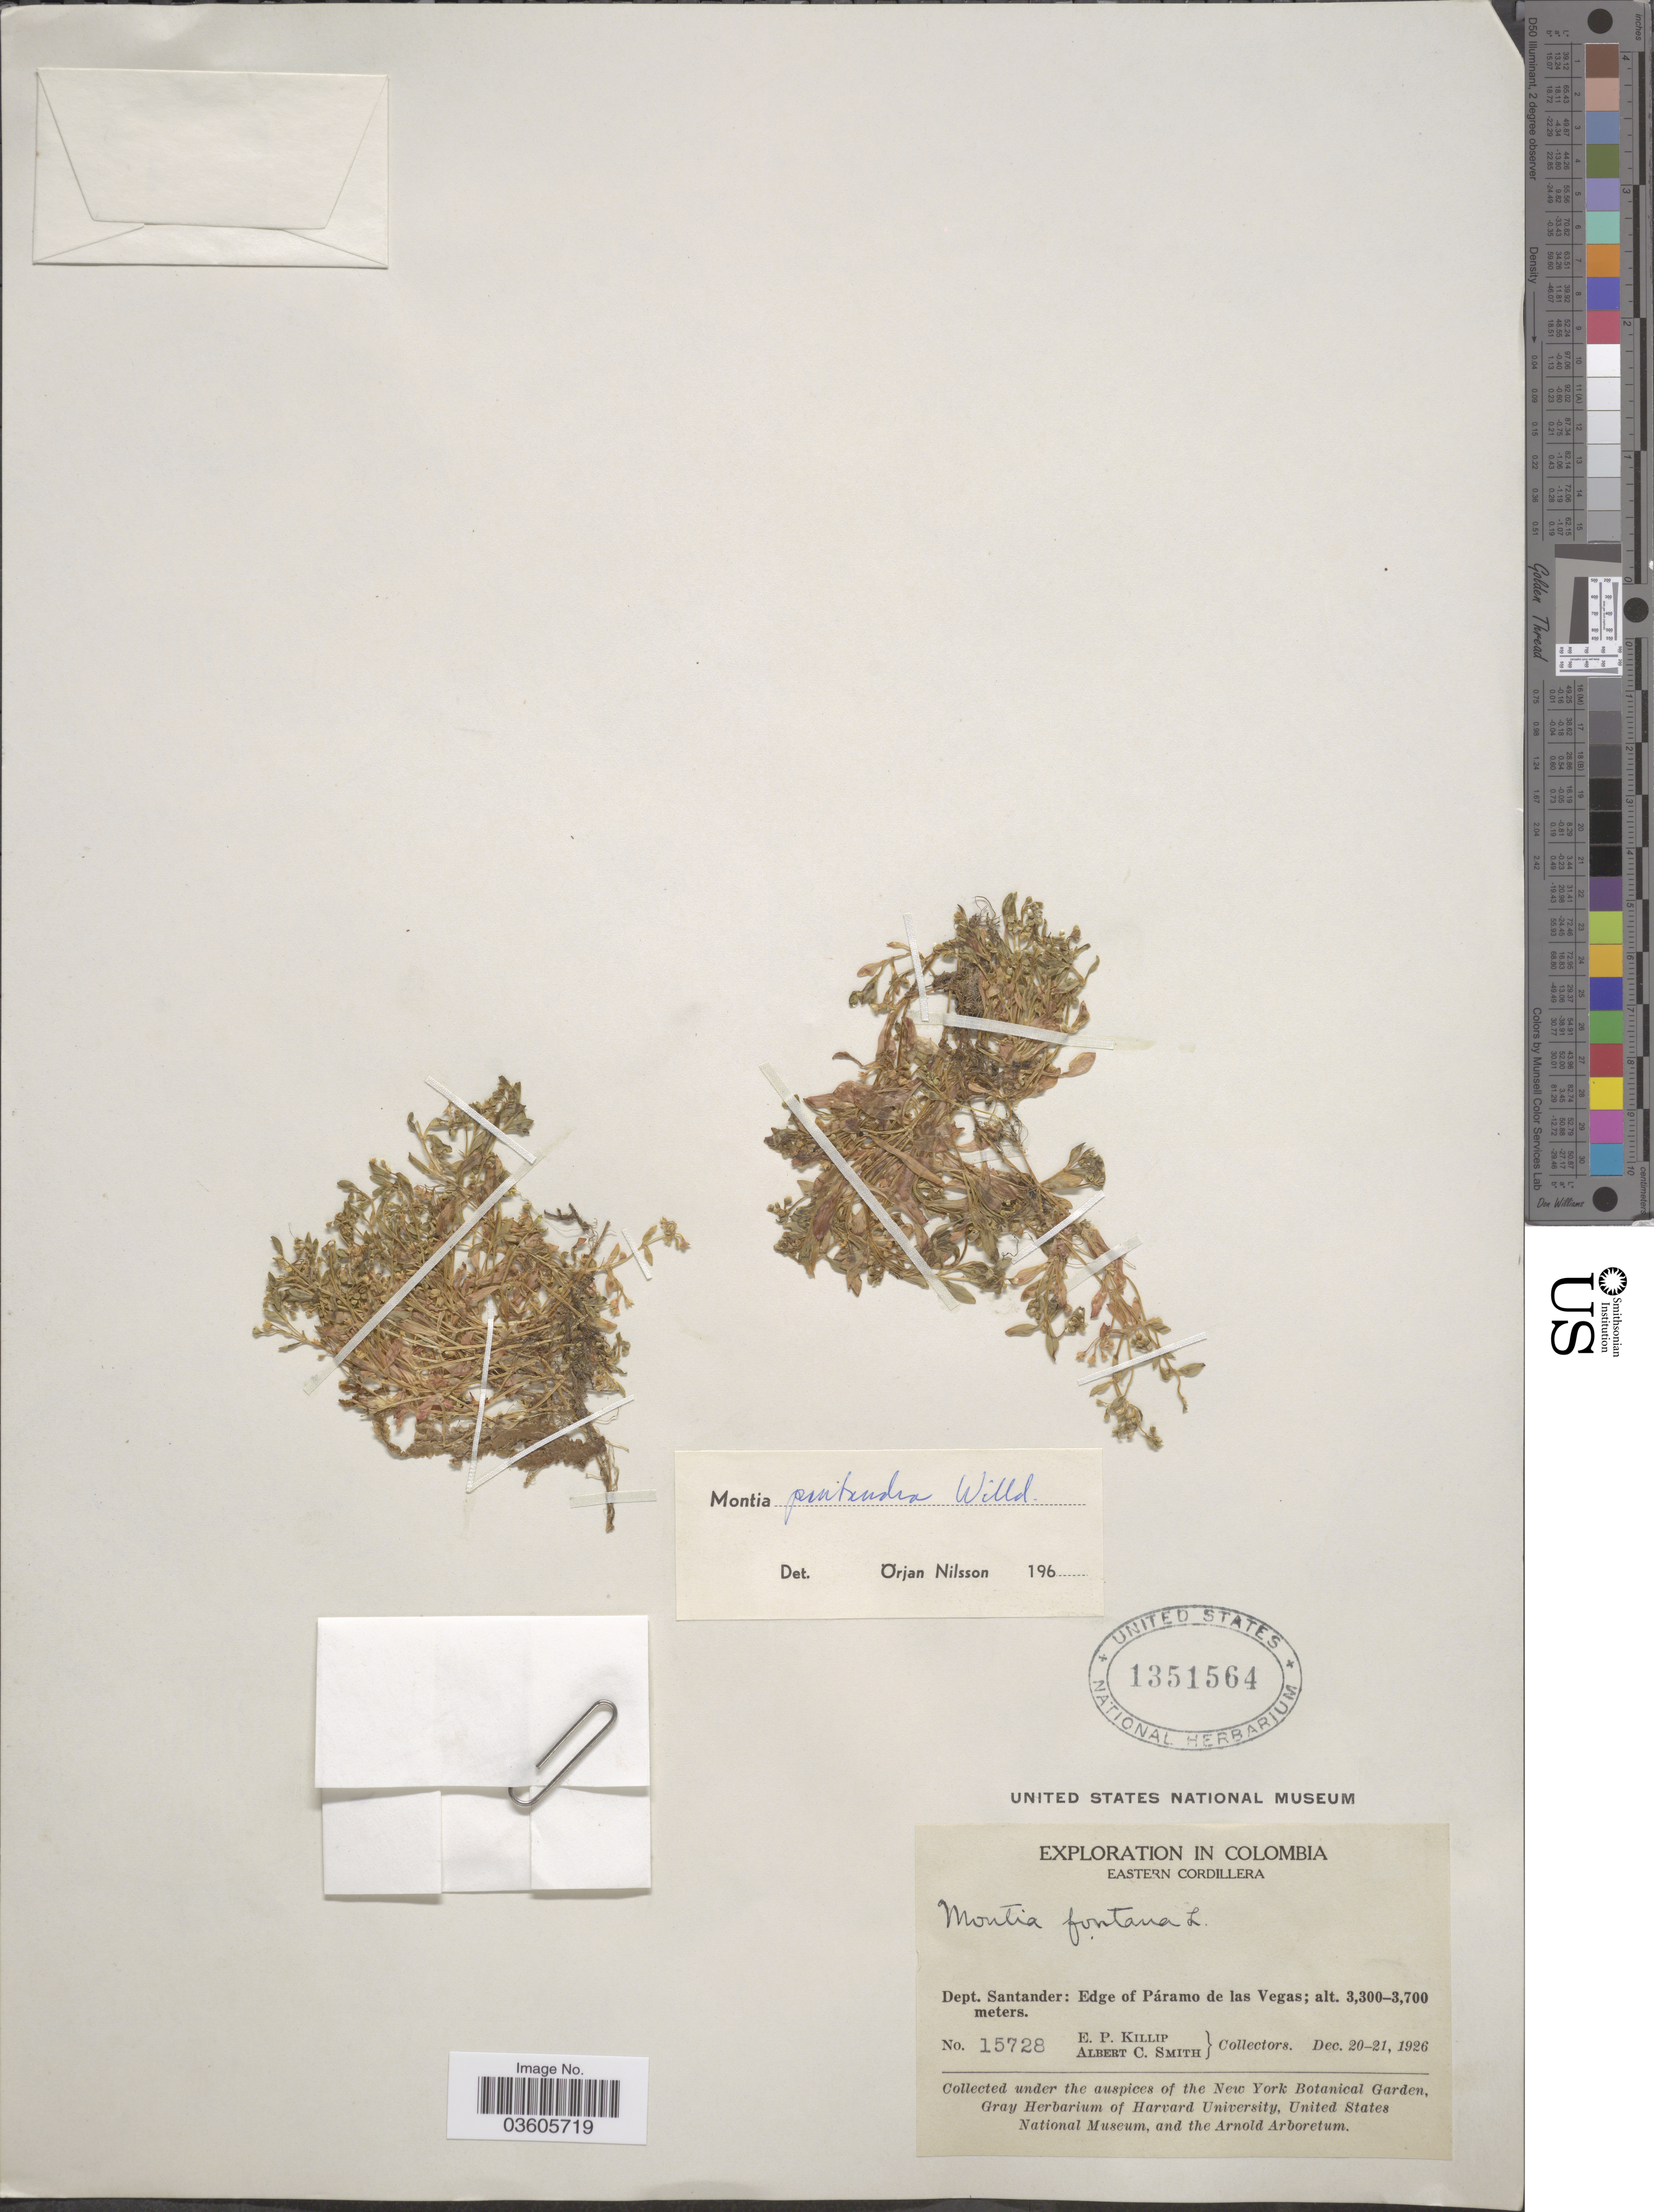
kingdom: Plantae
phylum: Tracheophyta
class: Magnoliopsida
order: Caryophyllales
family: Montiaceae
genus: Montia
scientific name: Montia pentandra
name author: Willd. ex Cham.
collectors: E. P. Killip & A. C. Smith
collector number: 15728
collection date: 1926-12-20/1926-12-21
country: Colombia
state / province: Santander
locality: Eastern Cordillera. Dept. Santander: Edge of Páramo de las Vegas.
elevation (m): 3300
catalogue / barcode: US 1351564